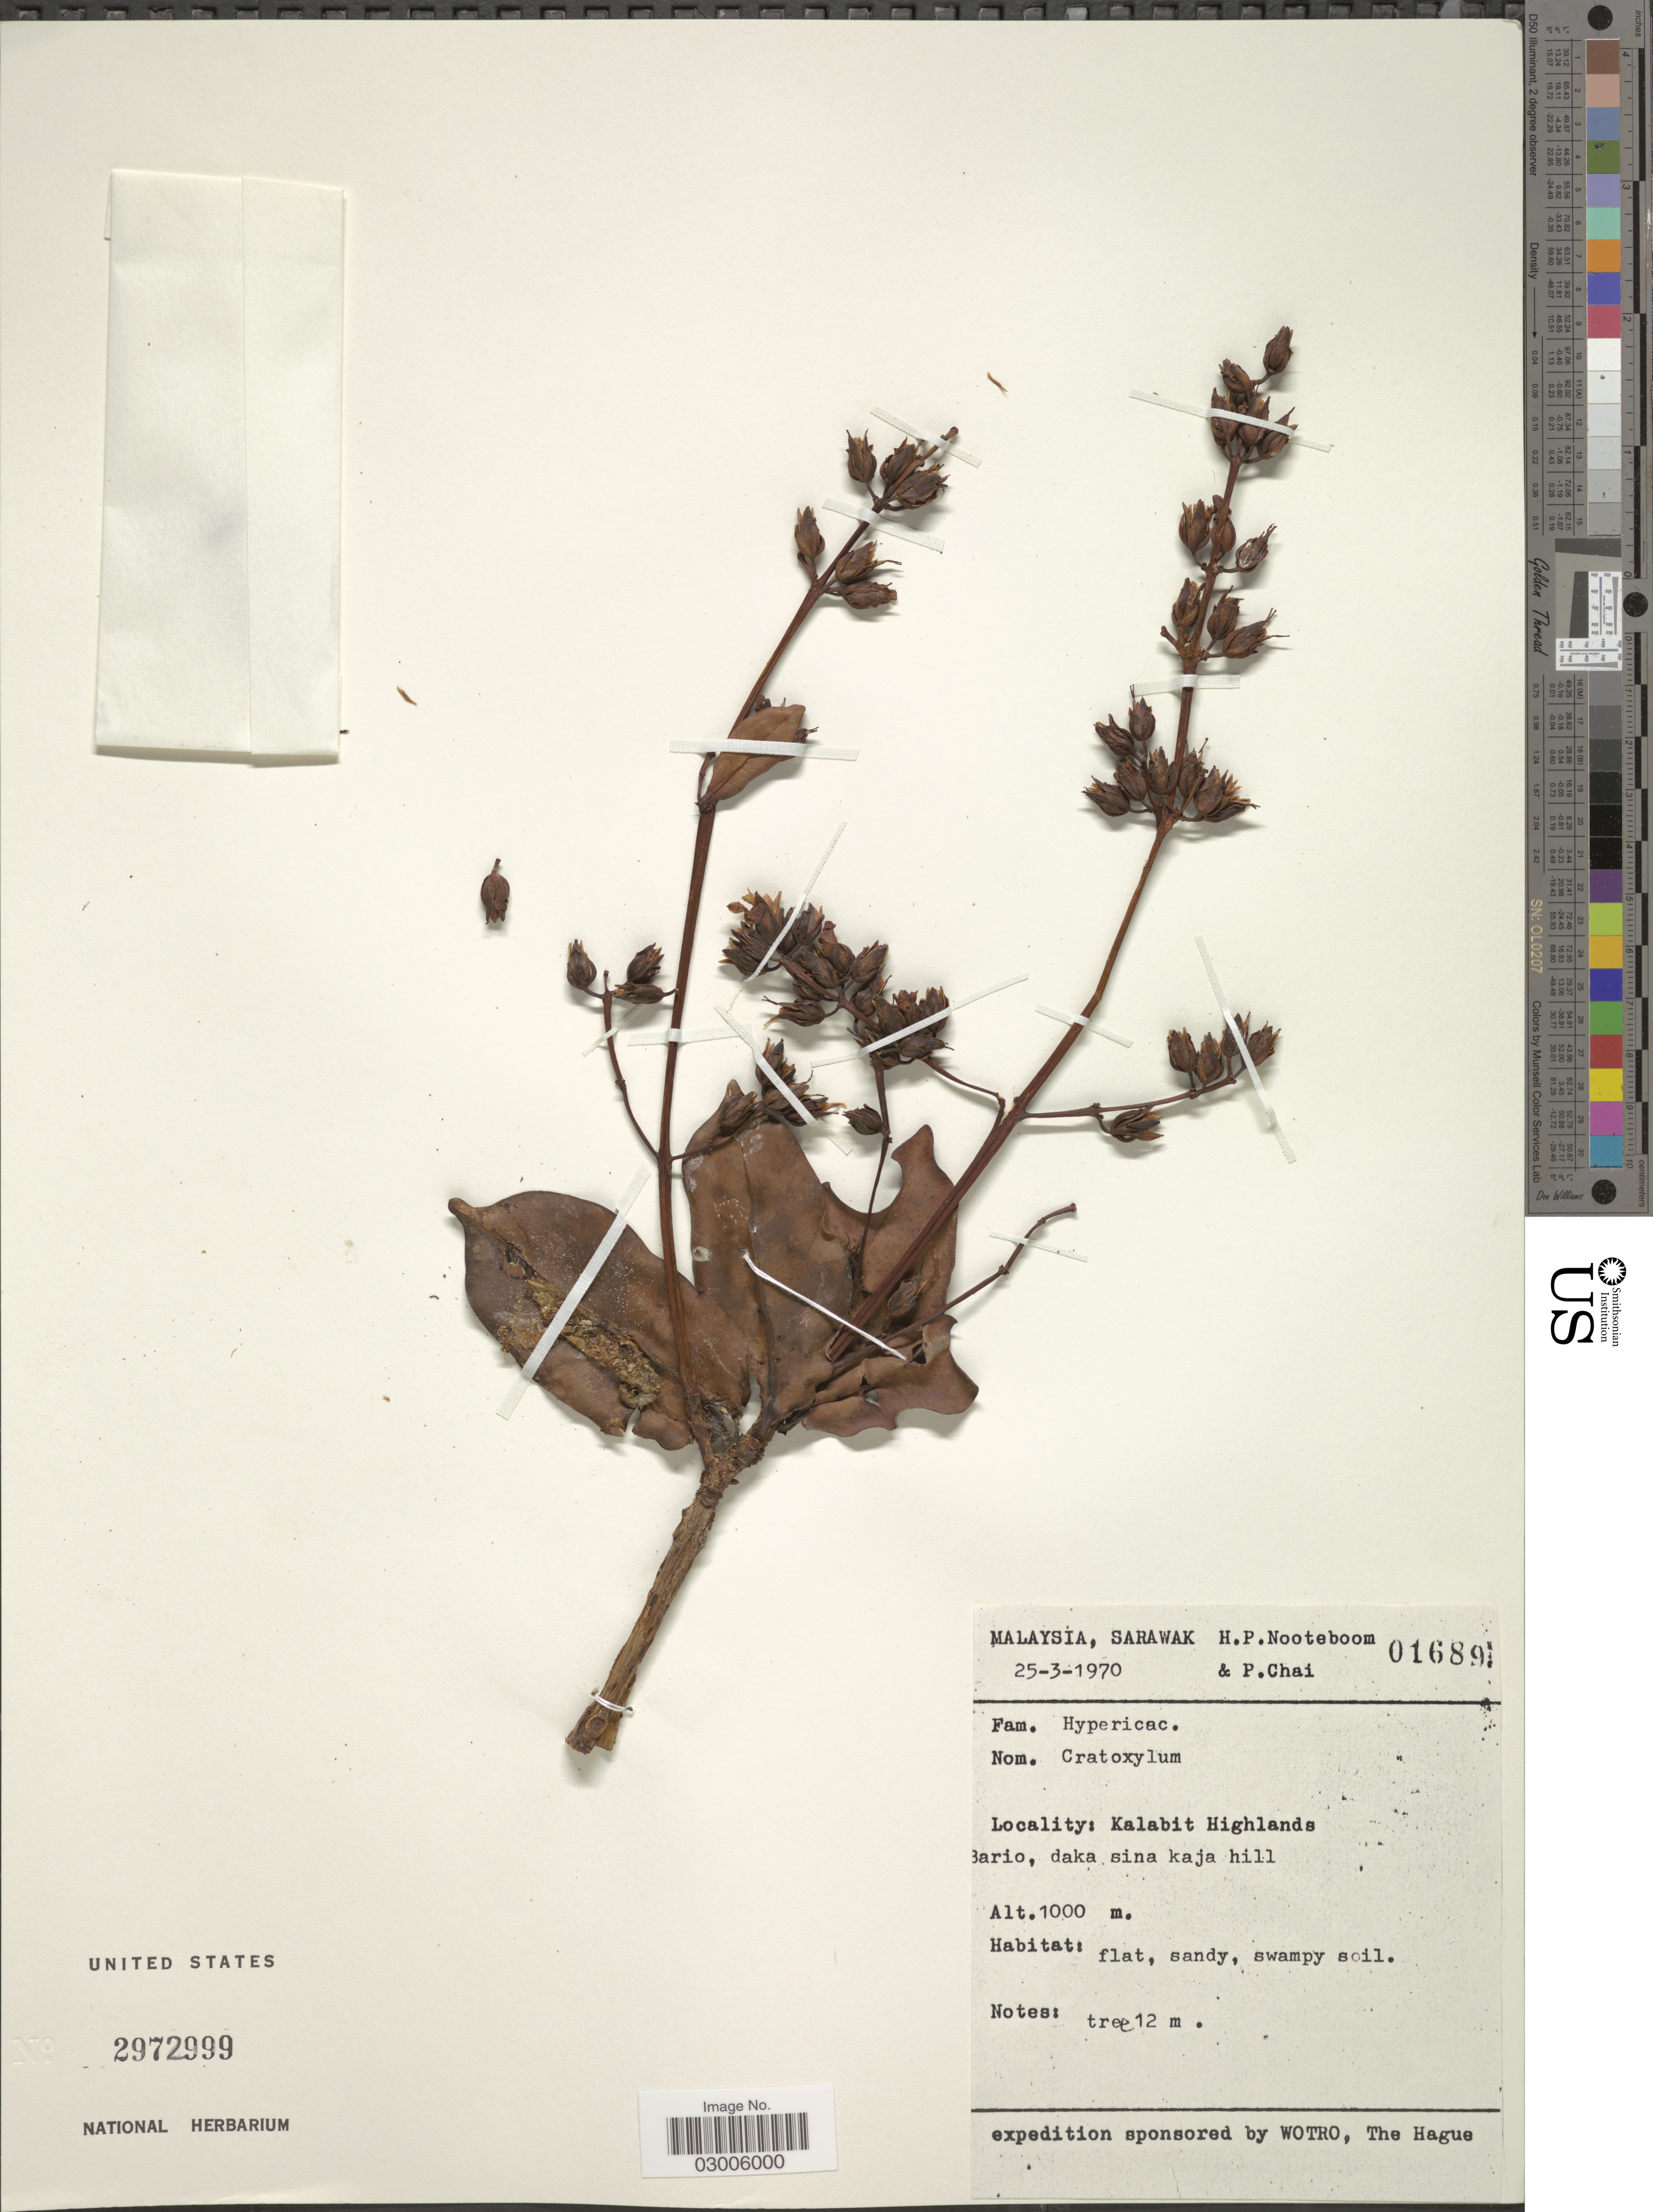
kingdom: Plantae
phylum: Tracheophyta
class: Magnoliopsida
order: Malpighiales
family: Hypericaceae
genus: Cratoxylum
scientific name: Cratoxylum sp.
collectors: H. P. Nooteboom & P. Chai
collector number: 01689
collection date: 1970-03-25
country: Malaysia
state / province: Sarawak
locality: Kalabit Highlands.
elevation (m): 1000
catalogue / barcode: US 2972999